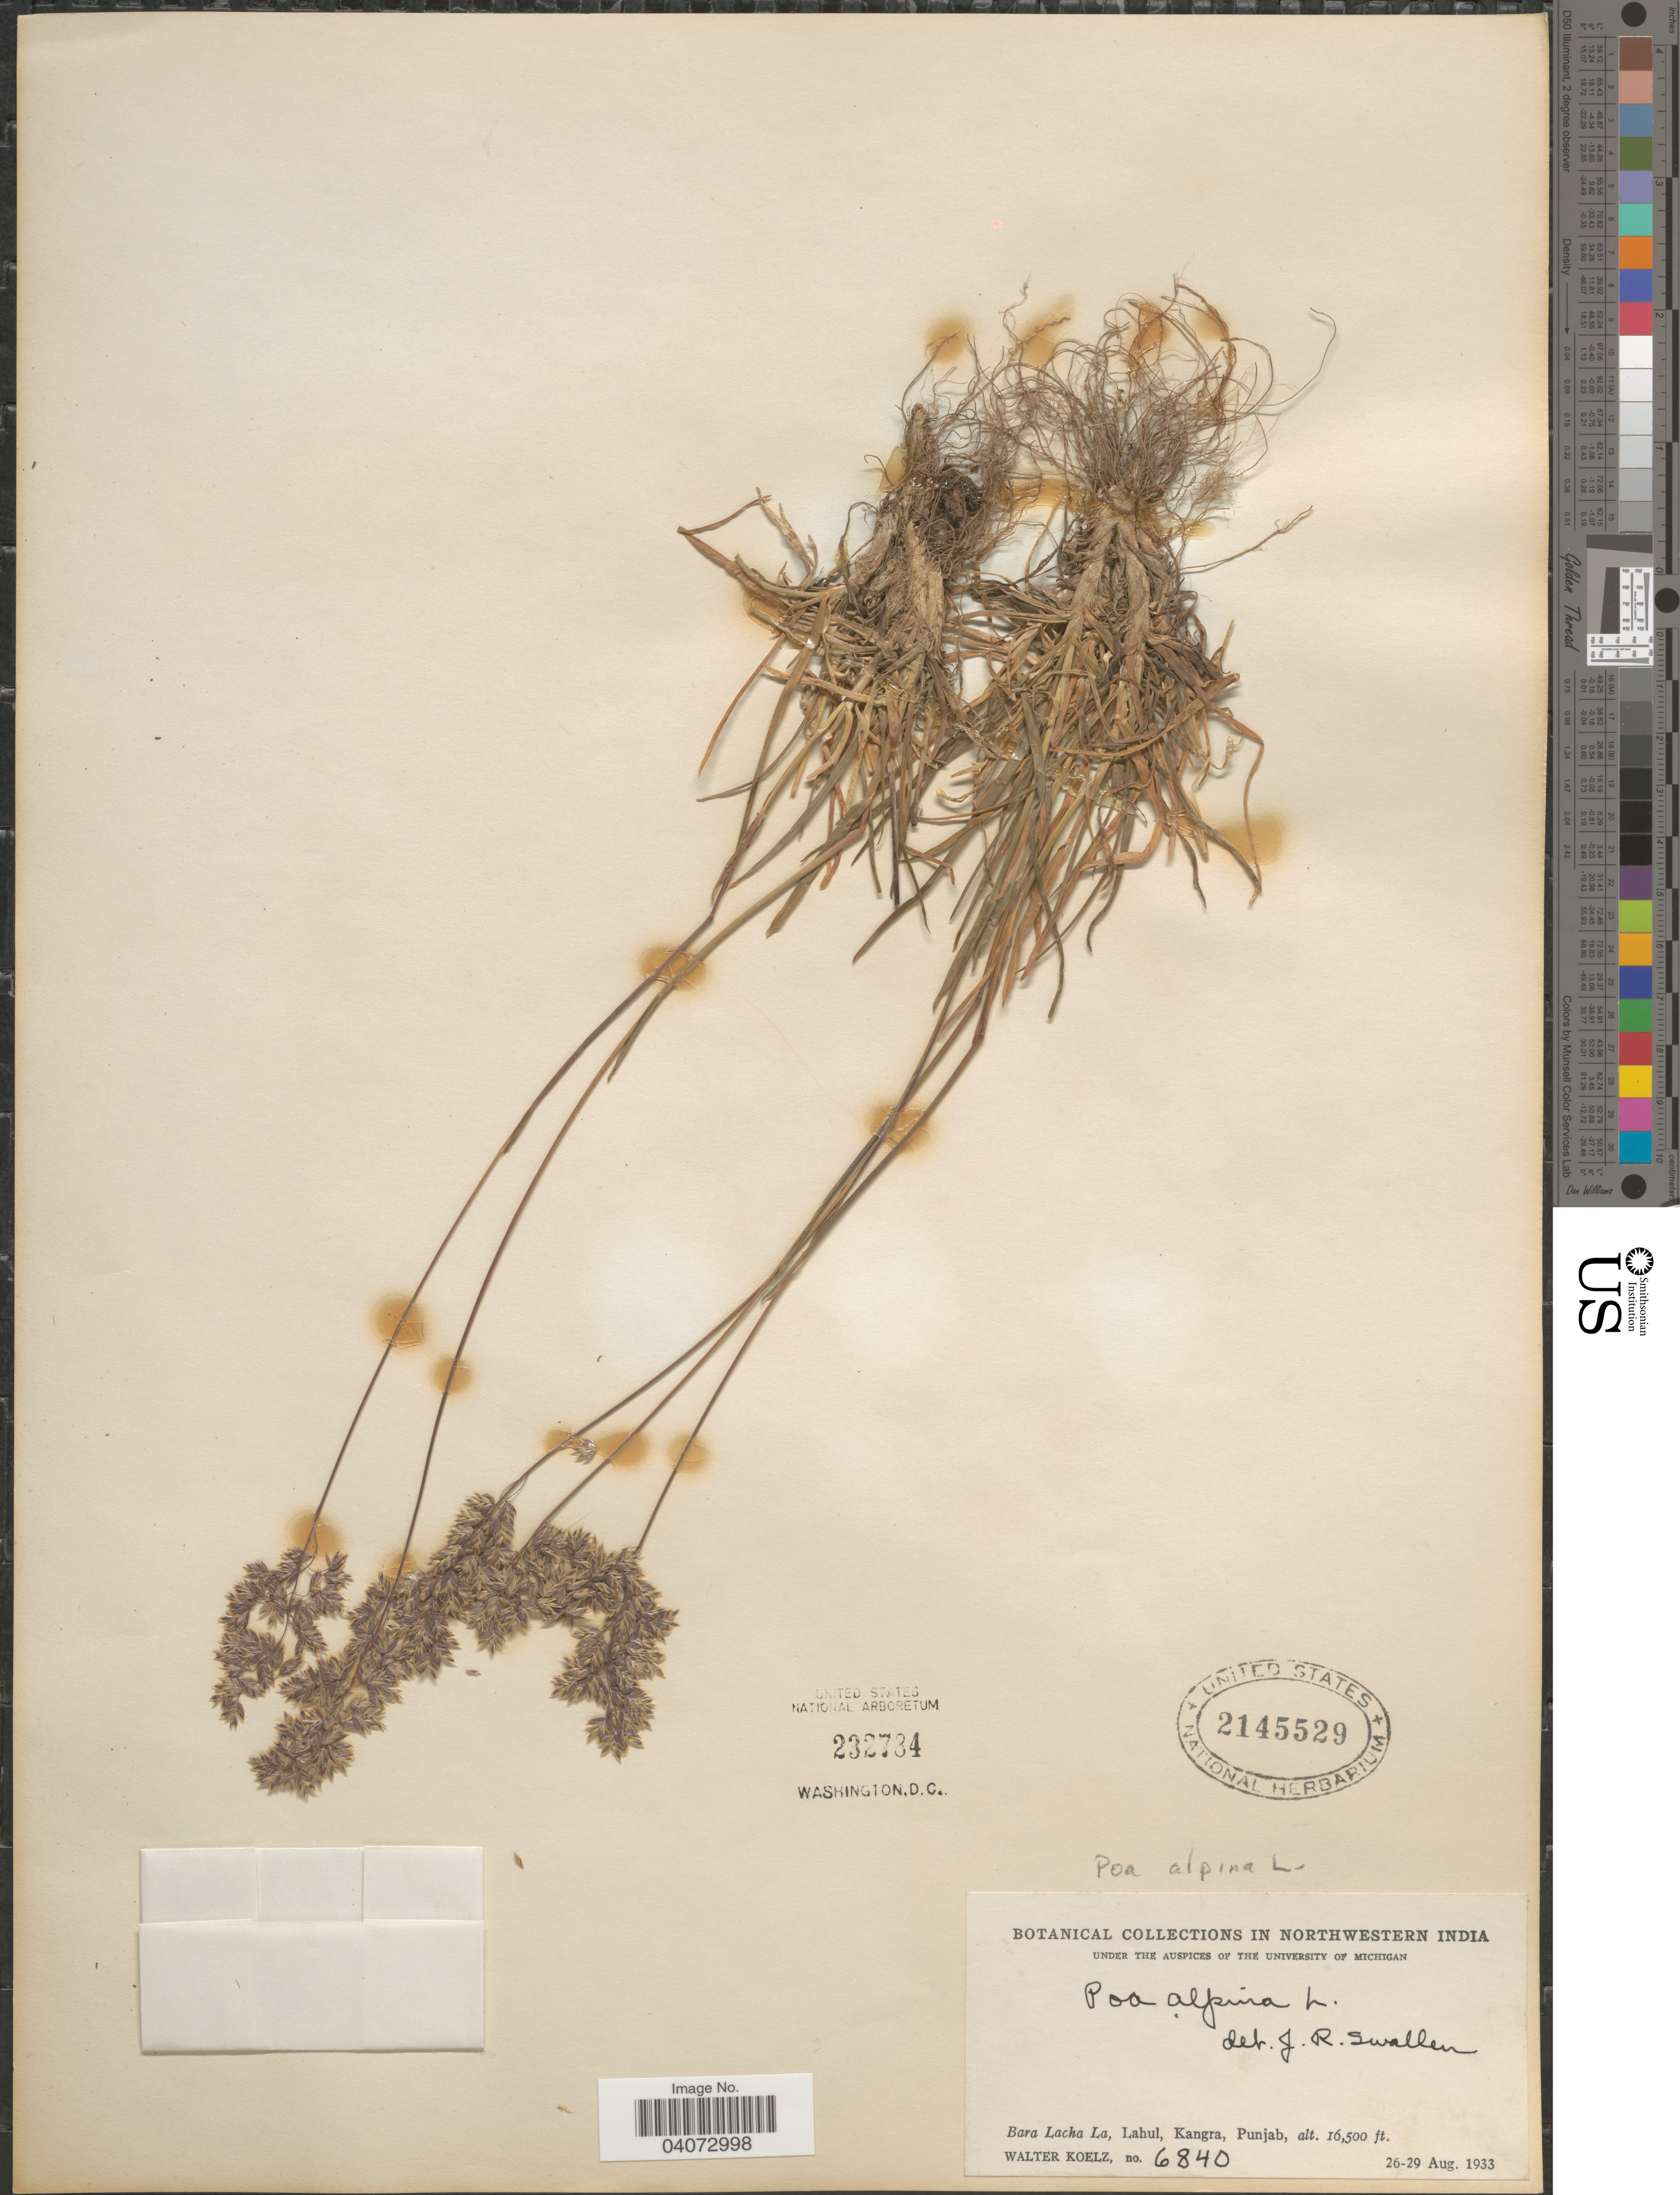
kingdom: Plantae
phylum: Tracheophyta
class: Liliopsida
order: Poales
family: Poaceae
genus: Poa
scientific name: Poa alpina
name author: L.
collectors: W. N. Koelz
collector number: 6840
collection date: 1933-08-26/1933-08-29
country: India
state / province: Punjab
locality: Northwestern India. Bara Lacha La, Lahul, Kangra.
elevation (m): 5029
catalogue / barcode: US 2145529